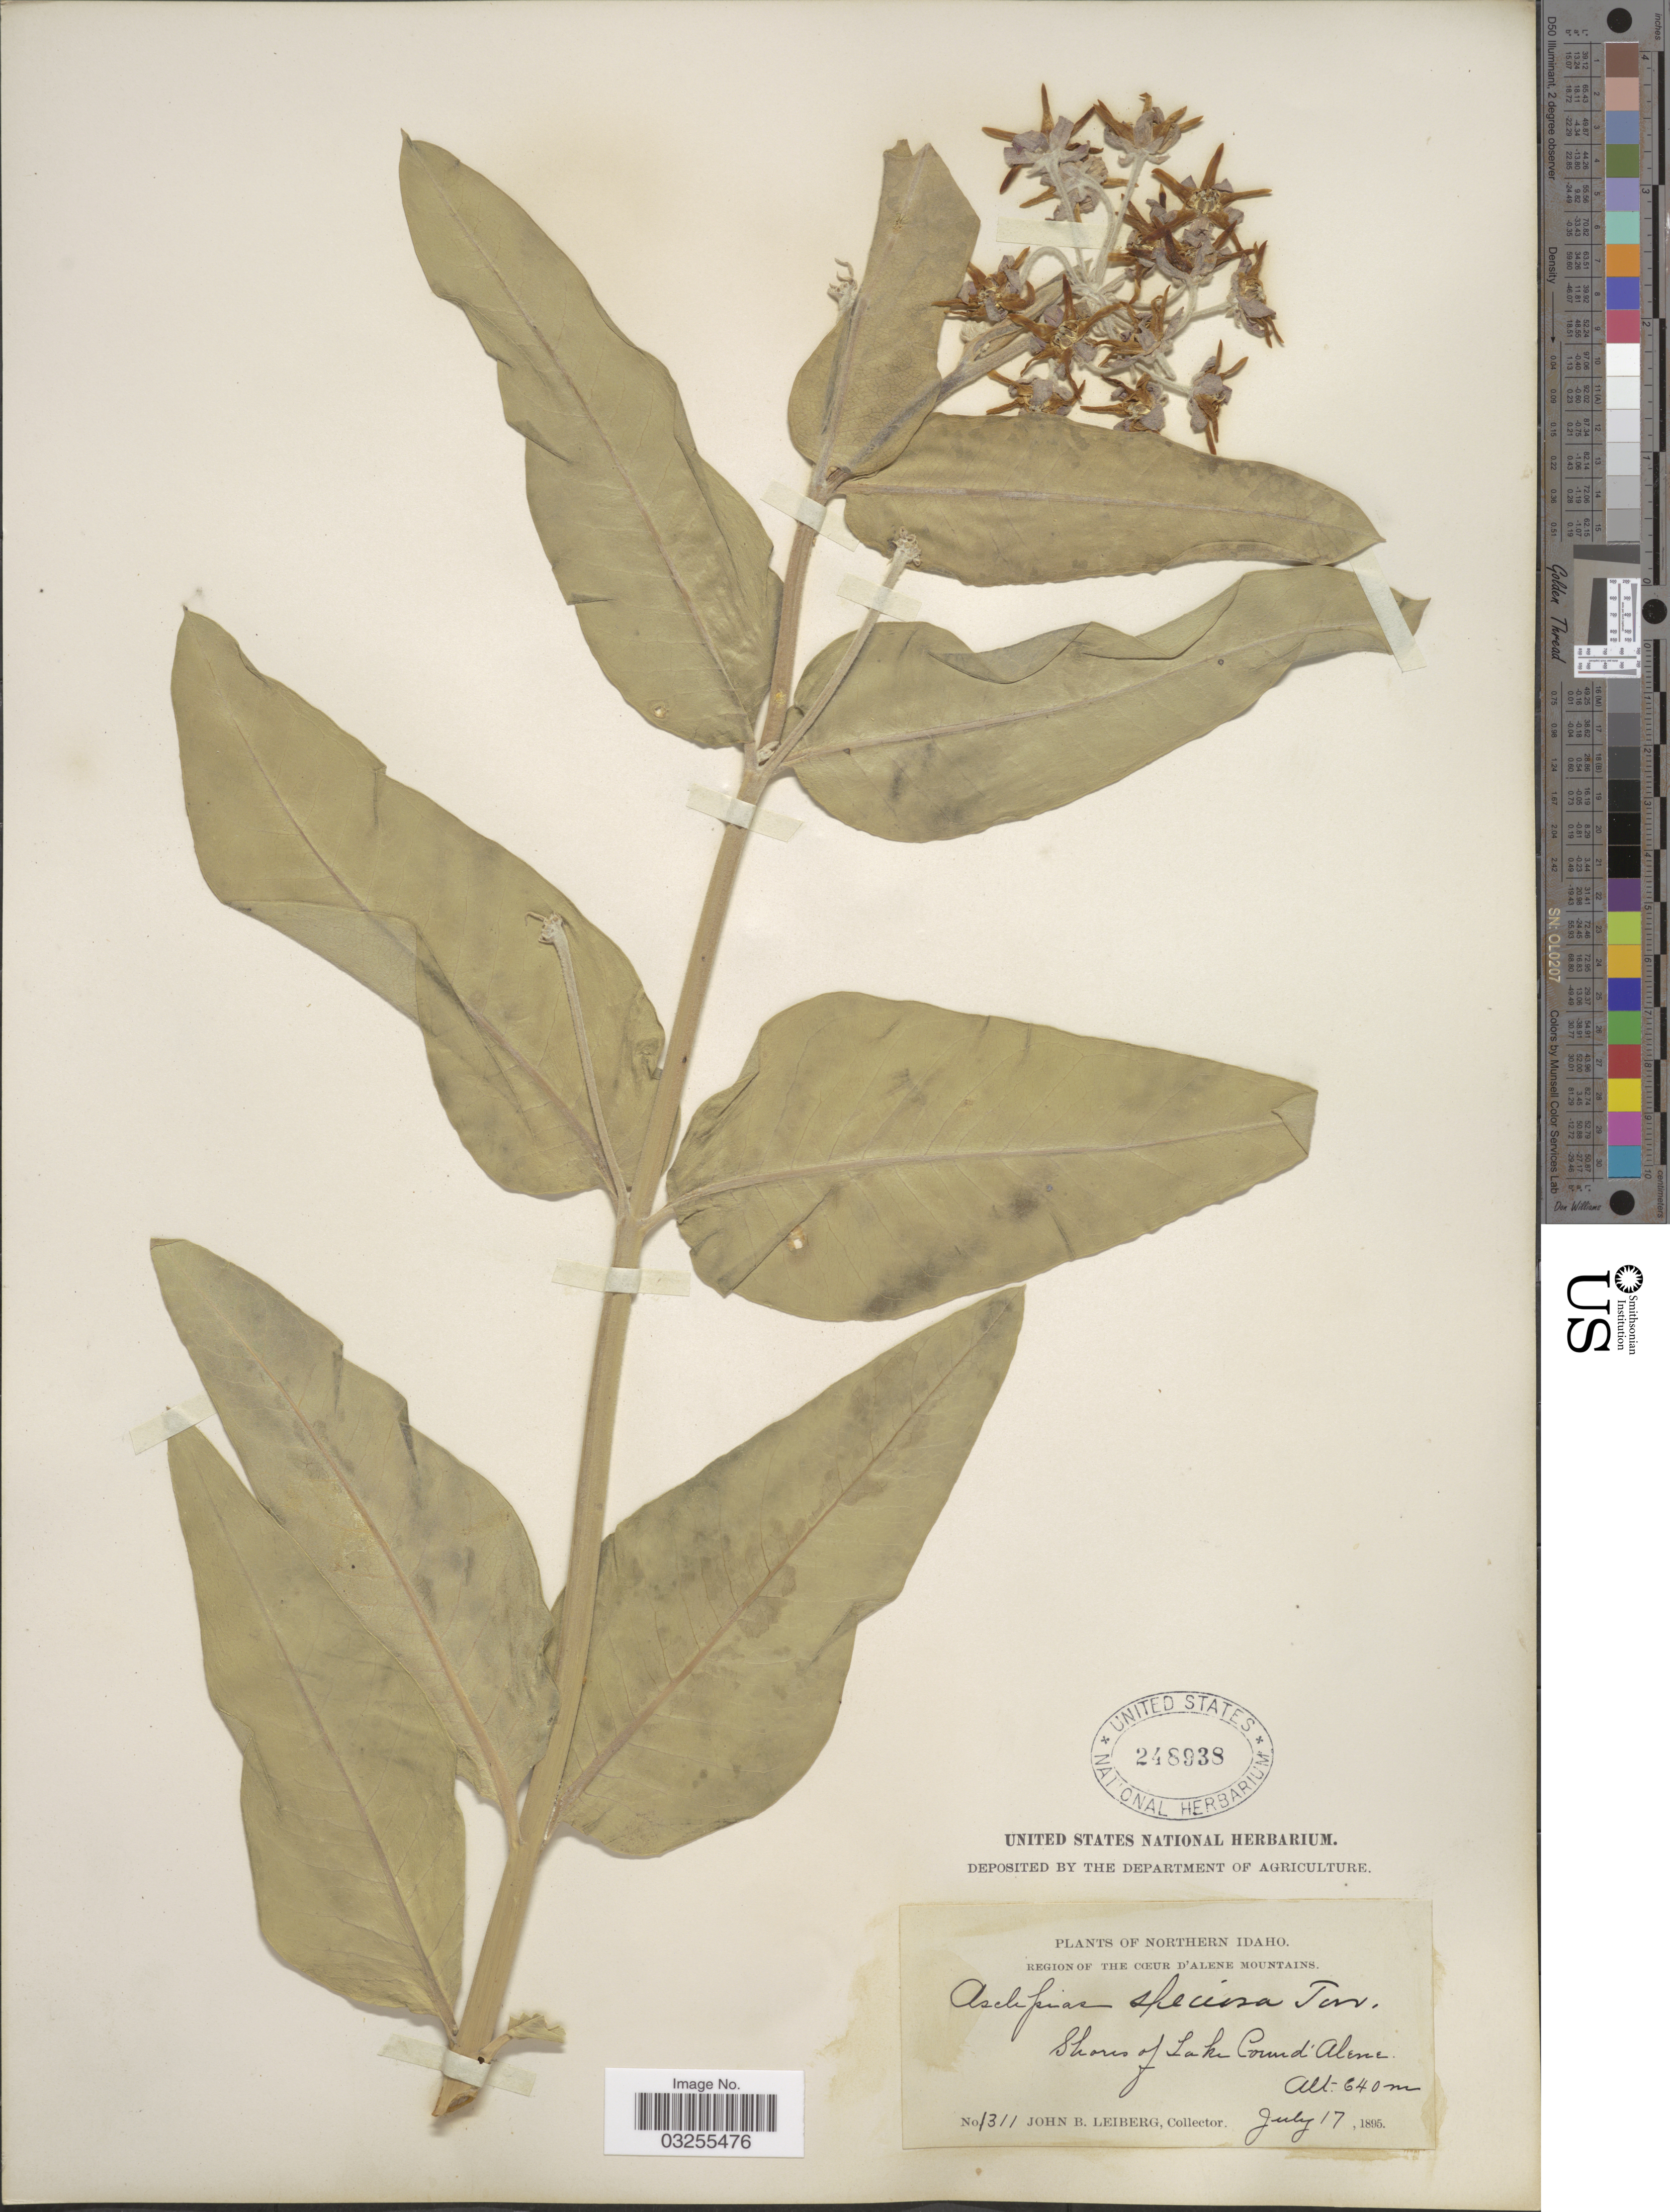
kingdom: Plantae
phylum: Tracheophyta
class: Magnoliopsida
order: Gentianales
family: Apocynaceae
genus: Asclepias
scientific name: Asclepias speciosa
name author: Torr.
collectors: J. B. Leiberg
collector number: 1311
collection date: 1895-07-17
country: United States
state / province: Idaho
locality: Northern Idaho, Region of the Coeur's D'Alene Mountains. Shores of Lake Coeur d'Alene.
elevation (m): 640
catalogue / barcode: US 248938